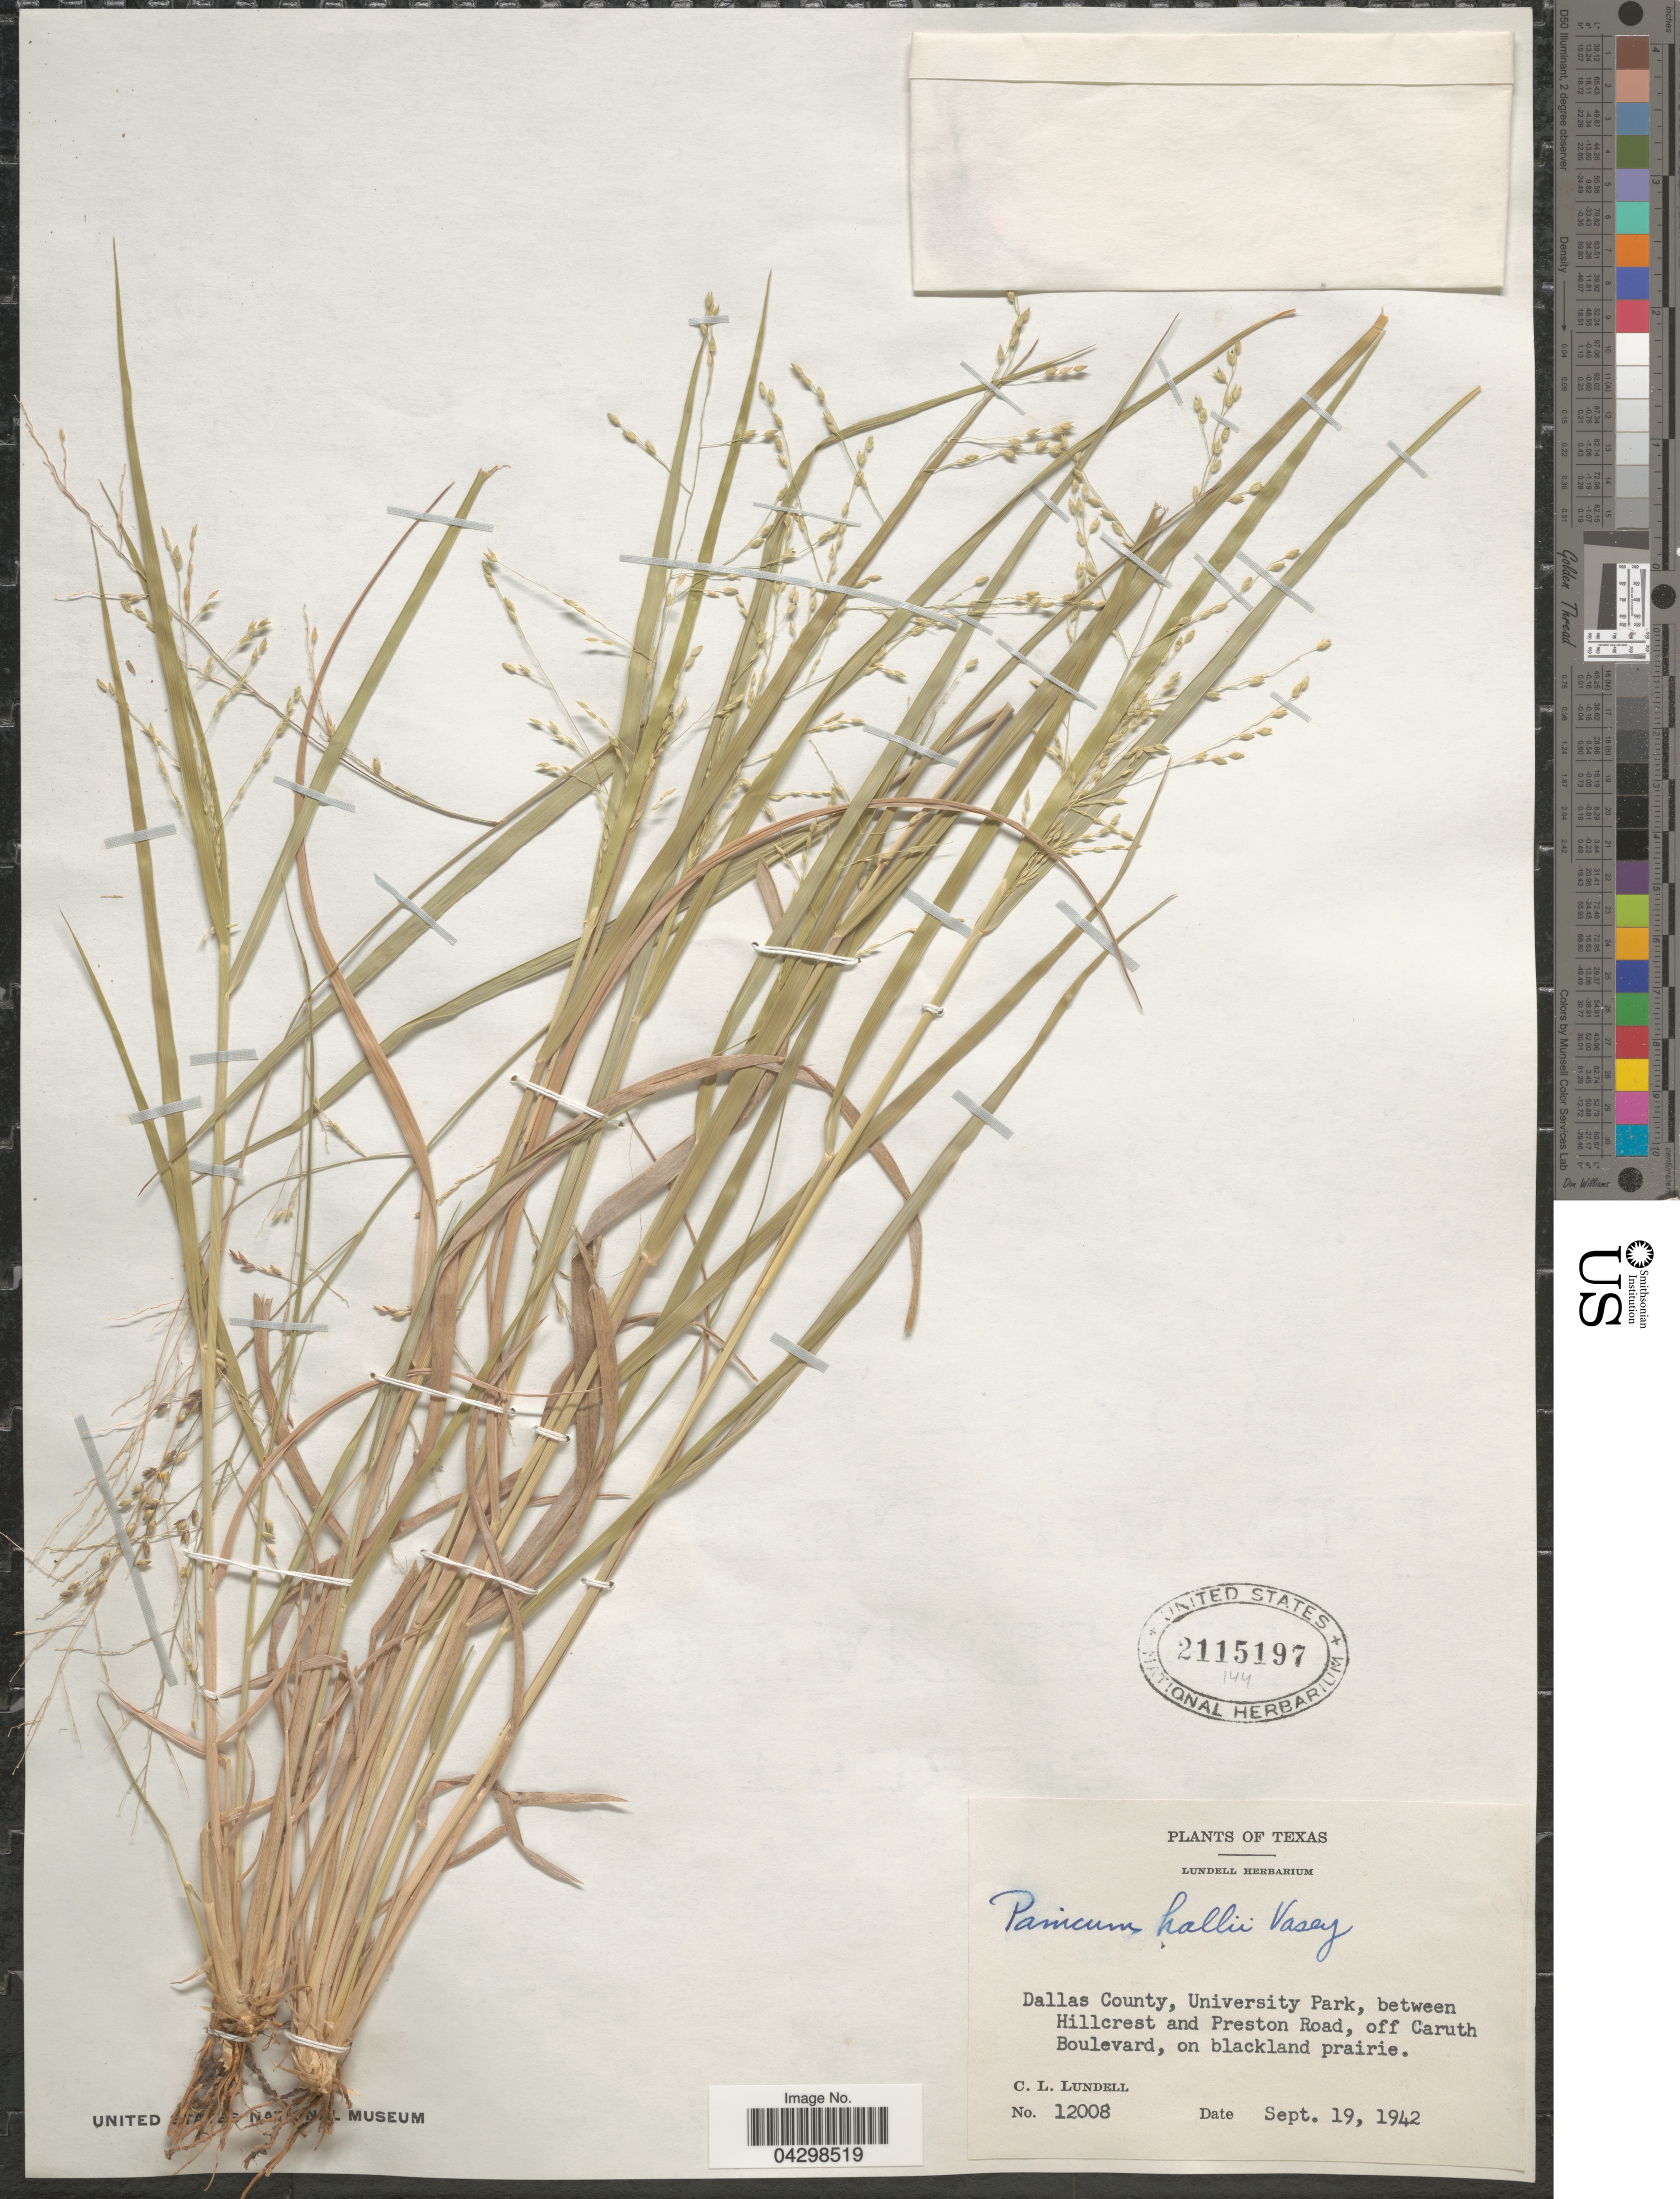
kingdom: Plantae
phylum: Tracheophyta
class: Liliopsida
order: Poales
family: Poaceae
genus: Panicum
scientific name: Panicum hallii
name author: Vasey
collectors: C. L. Lundell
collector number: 12008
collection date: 1942-09-19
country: United States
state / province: Texas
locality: Dallas County, University Park, between Hillcrest and Preston Road, off Caruth Boulevard, on blackland prairie.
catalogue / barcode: US 2115197